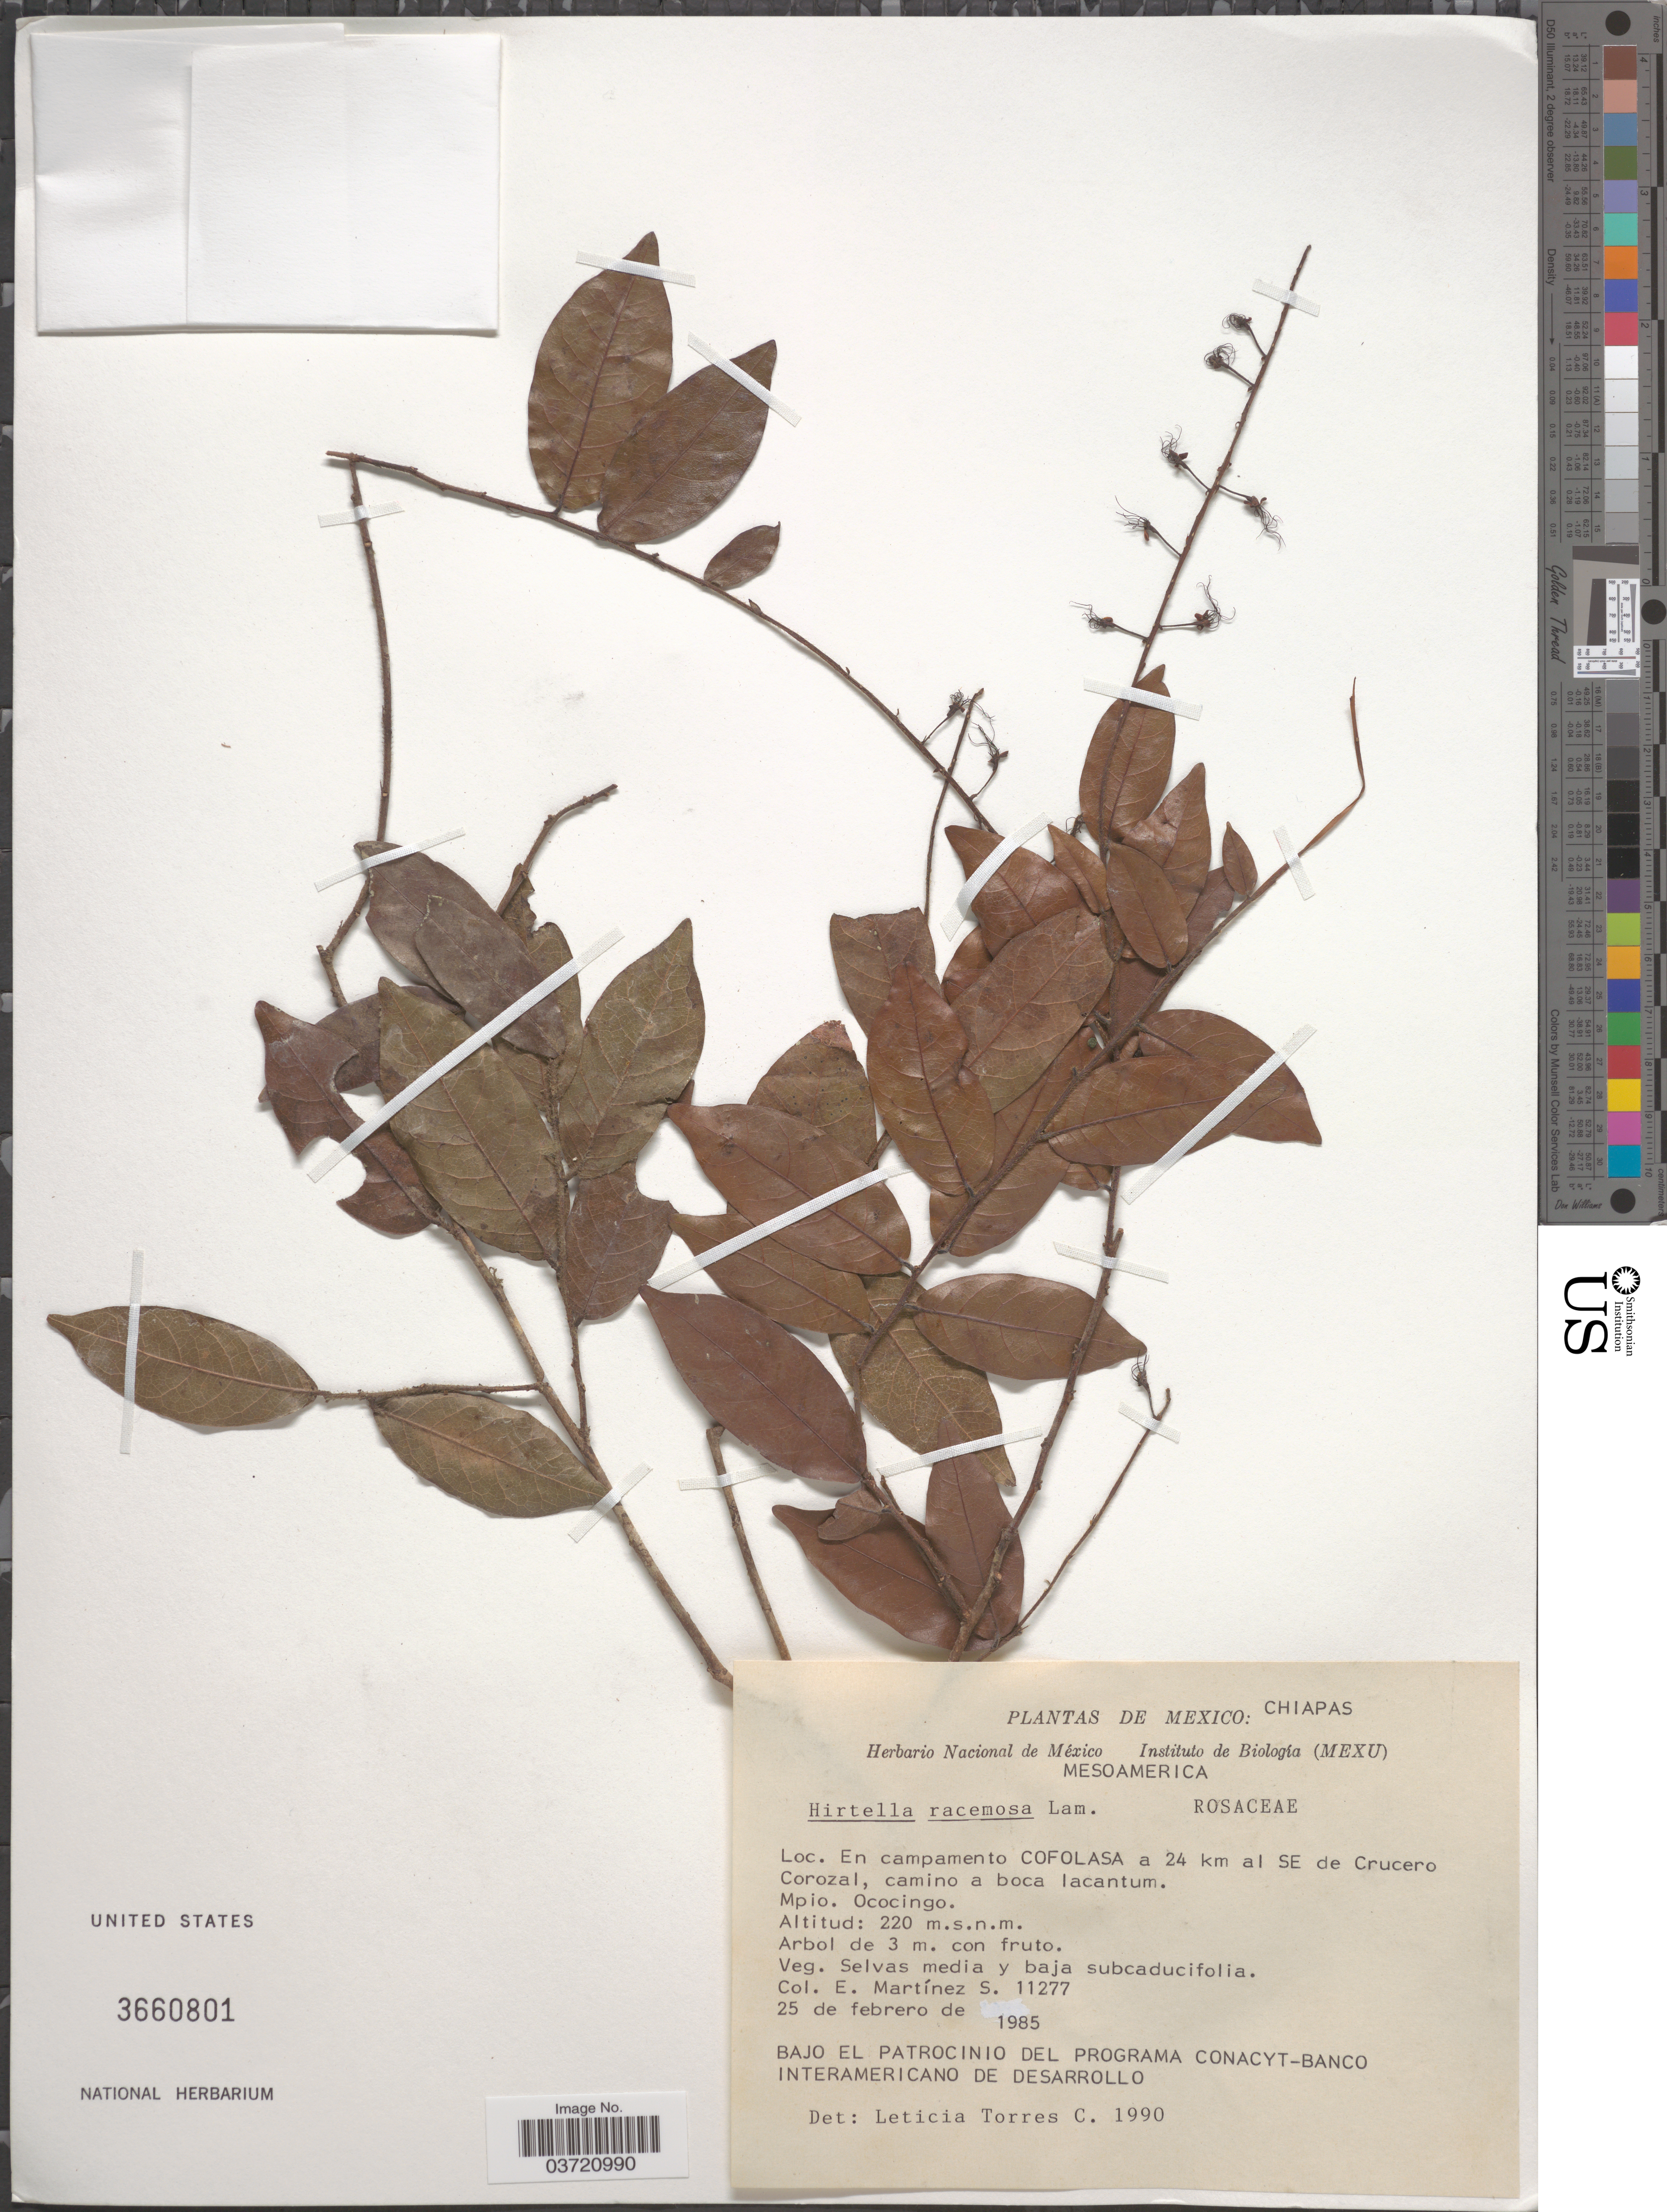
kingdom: Plantae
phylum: Tracheophyta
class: Magnoliopsida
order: Malpighiales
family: Chrysobalanaceae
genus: Hirtella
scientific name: Hirtella racemosa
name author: Lam.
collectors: E. M. Martínez S.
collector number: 11277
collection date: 1985-02-25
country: Mexico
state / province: Chiapas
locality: En campamento Cofolasa a 24 km al SE de Crucero Corozal, camino a boca lacantum. Mpio. Ococingo.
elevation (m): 220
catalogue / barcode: US 3660801